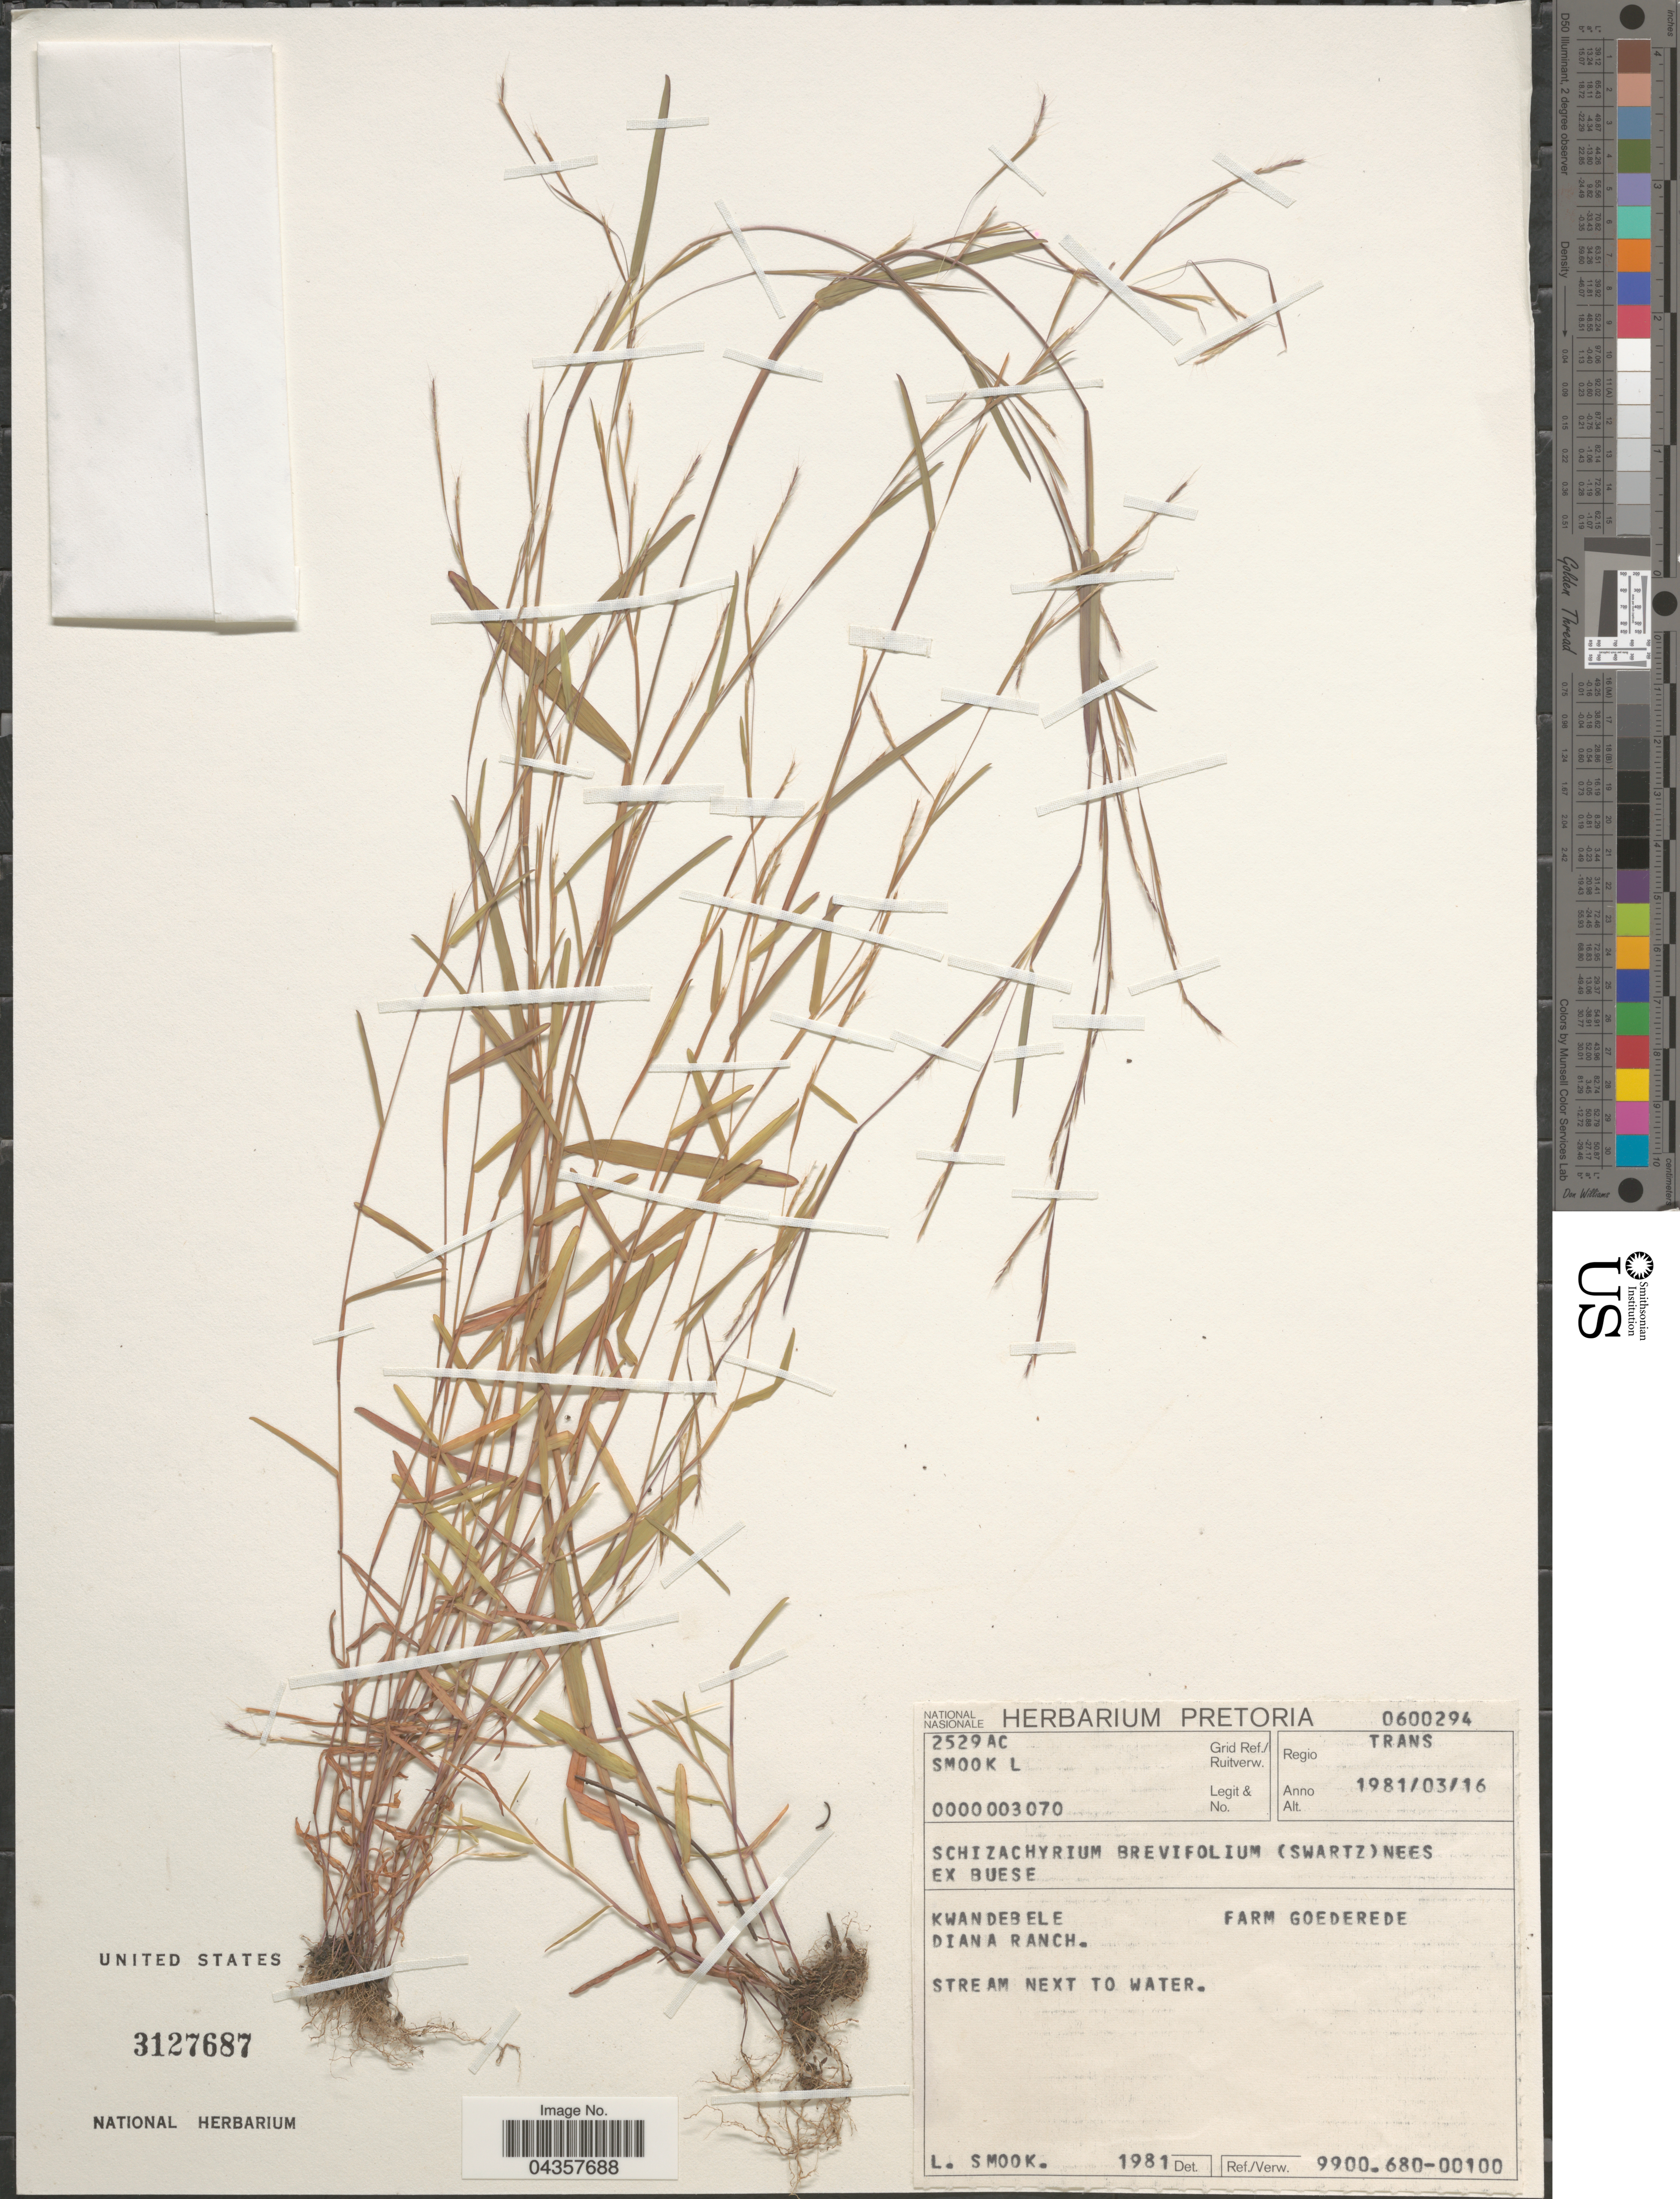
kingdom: Plantae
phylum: Tracheophyta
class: Liliopsida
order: Poales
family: Poaceae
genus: Schizachyrium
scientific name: Schizachyrium brevifolium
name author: (Sw.) Nees ex Büse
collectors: L. Smook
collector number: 0000003070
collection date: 1981-03-16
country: South Africa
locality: Grid Ref./Ruitverw. 2529AC. Regio Trans. Kwandebele Farm Goederede. Diana Ranch. Stream next to water.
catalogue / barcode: US 3127687